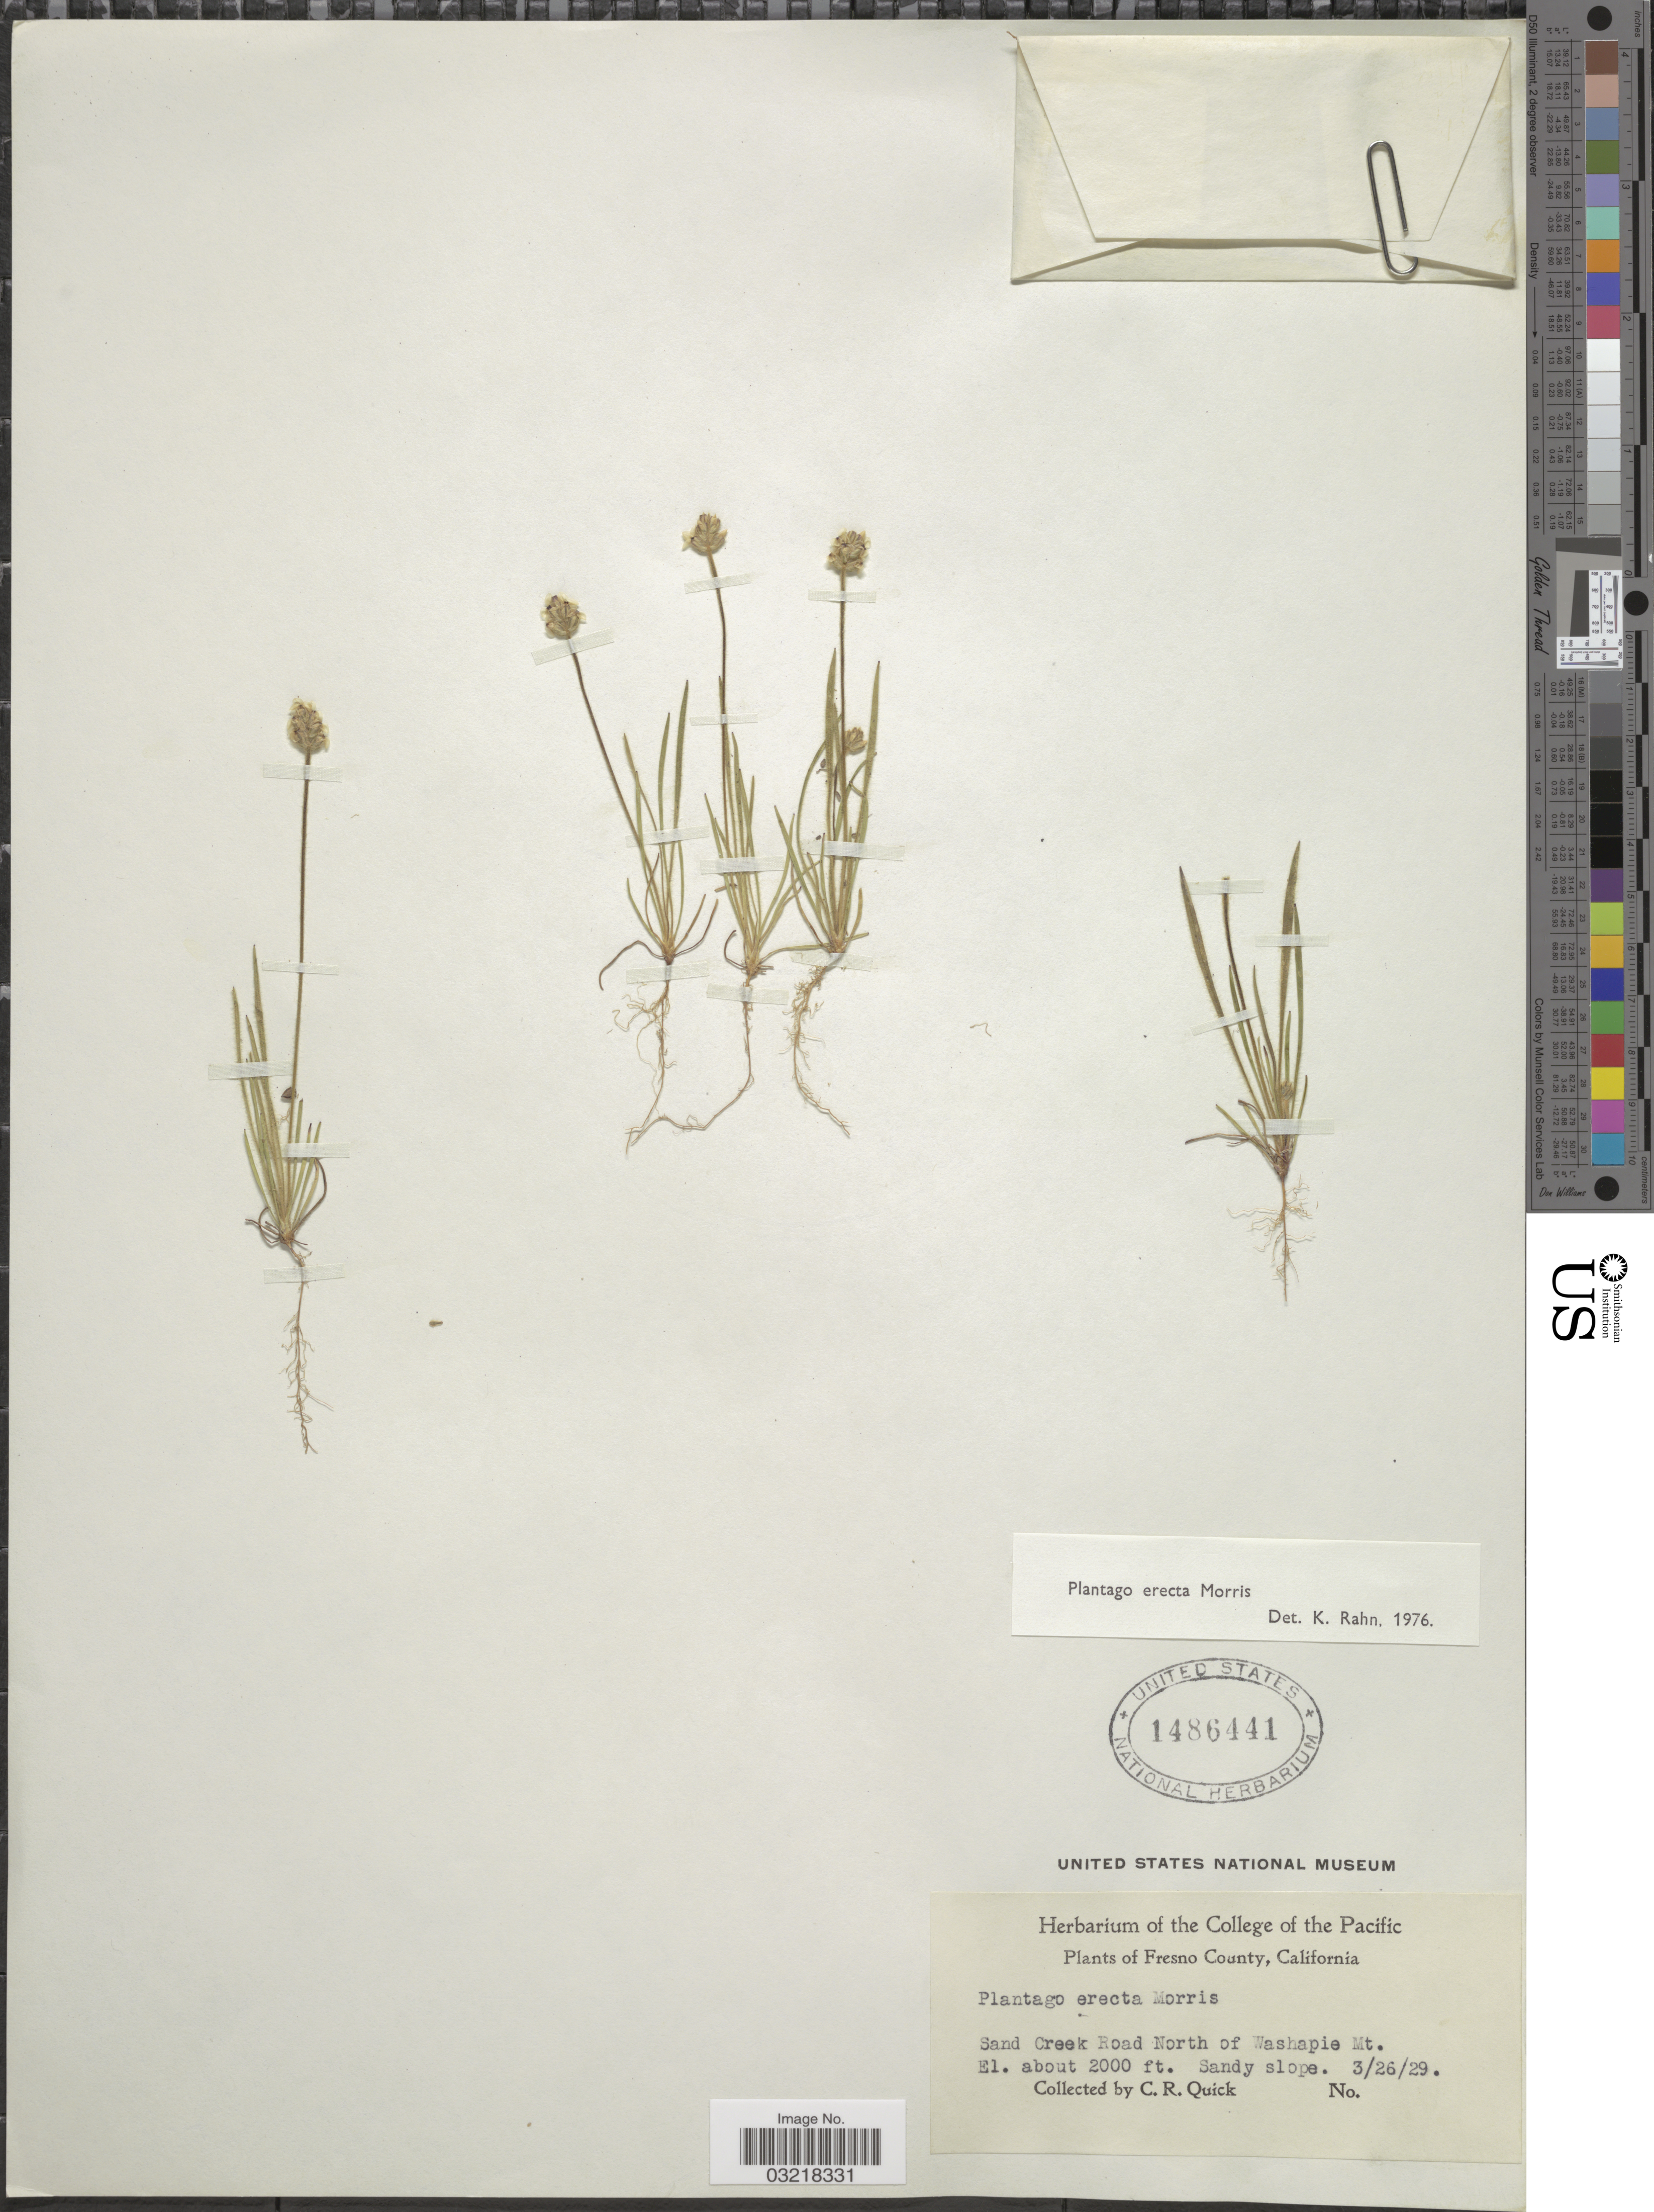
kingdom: Plantae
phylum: Tracheophyta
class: Magnoliopsida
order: Lamiales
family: Plantaginaceae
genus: Plantago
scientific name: Plantago erecta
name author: Morris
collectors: C. Quick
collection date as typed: Transcribed d/m/y: 26/3/29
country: United States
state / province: California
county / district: Fresno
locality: Fresno County. Sand Creek Road North of Washapie Mt.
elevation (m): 610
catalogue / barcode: US 1486441